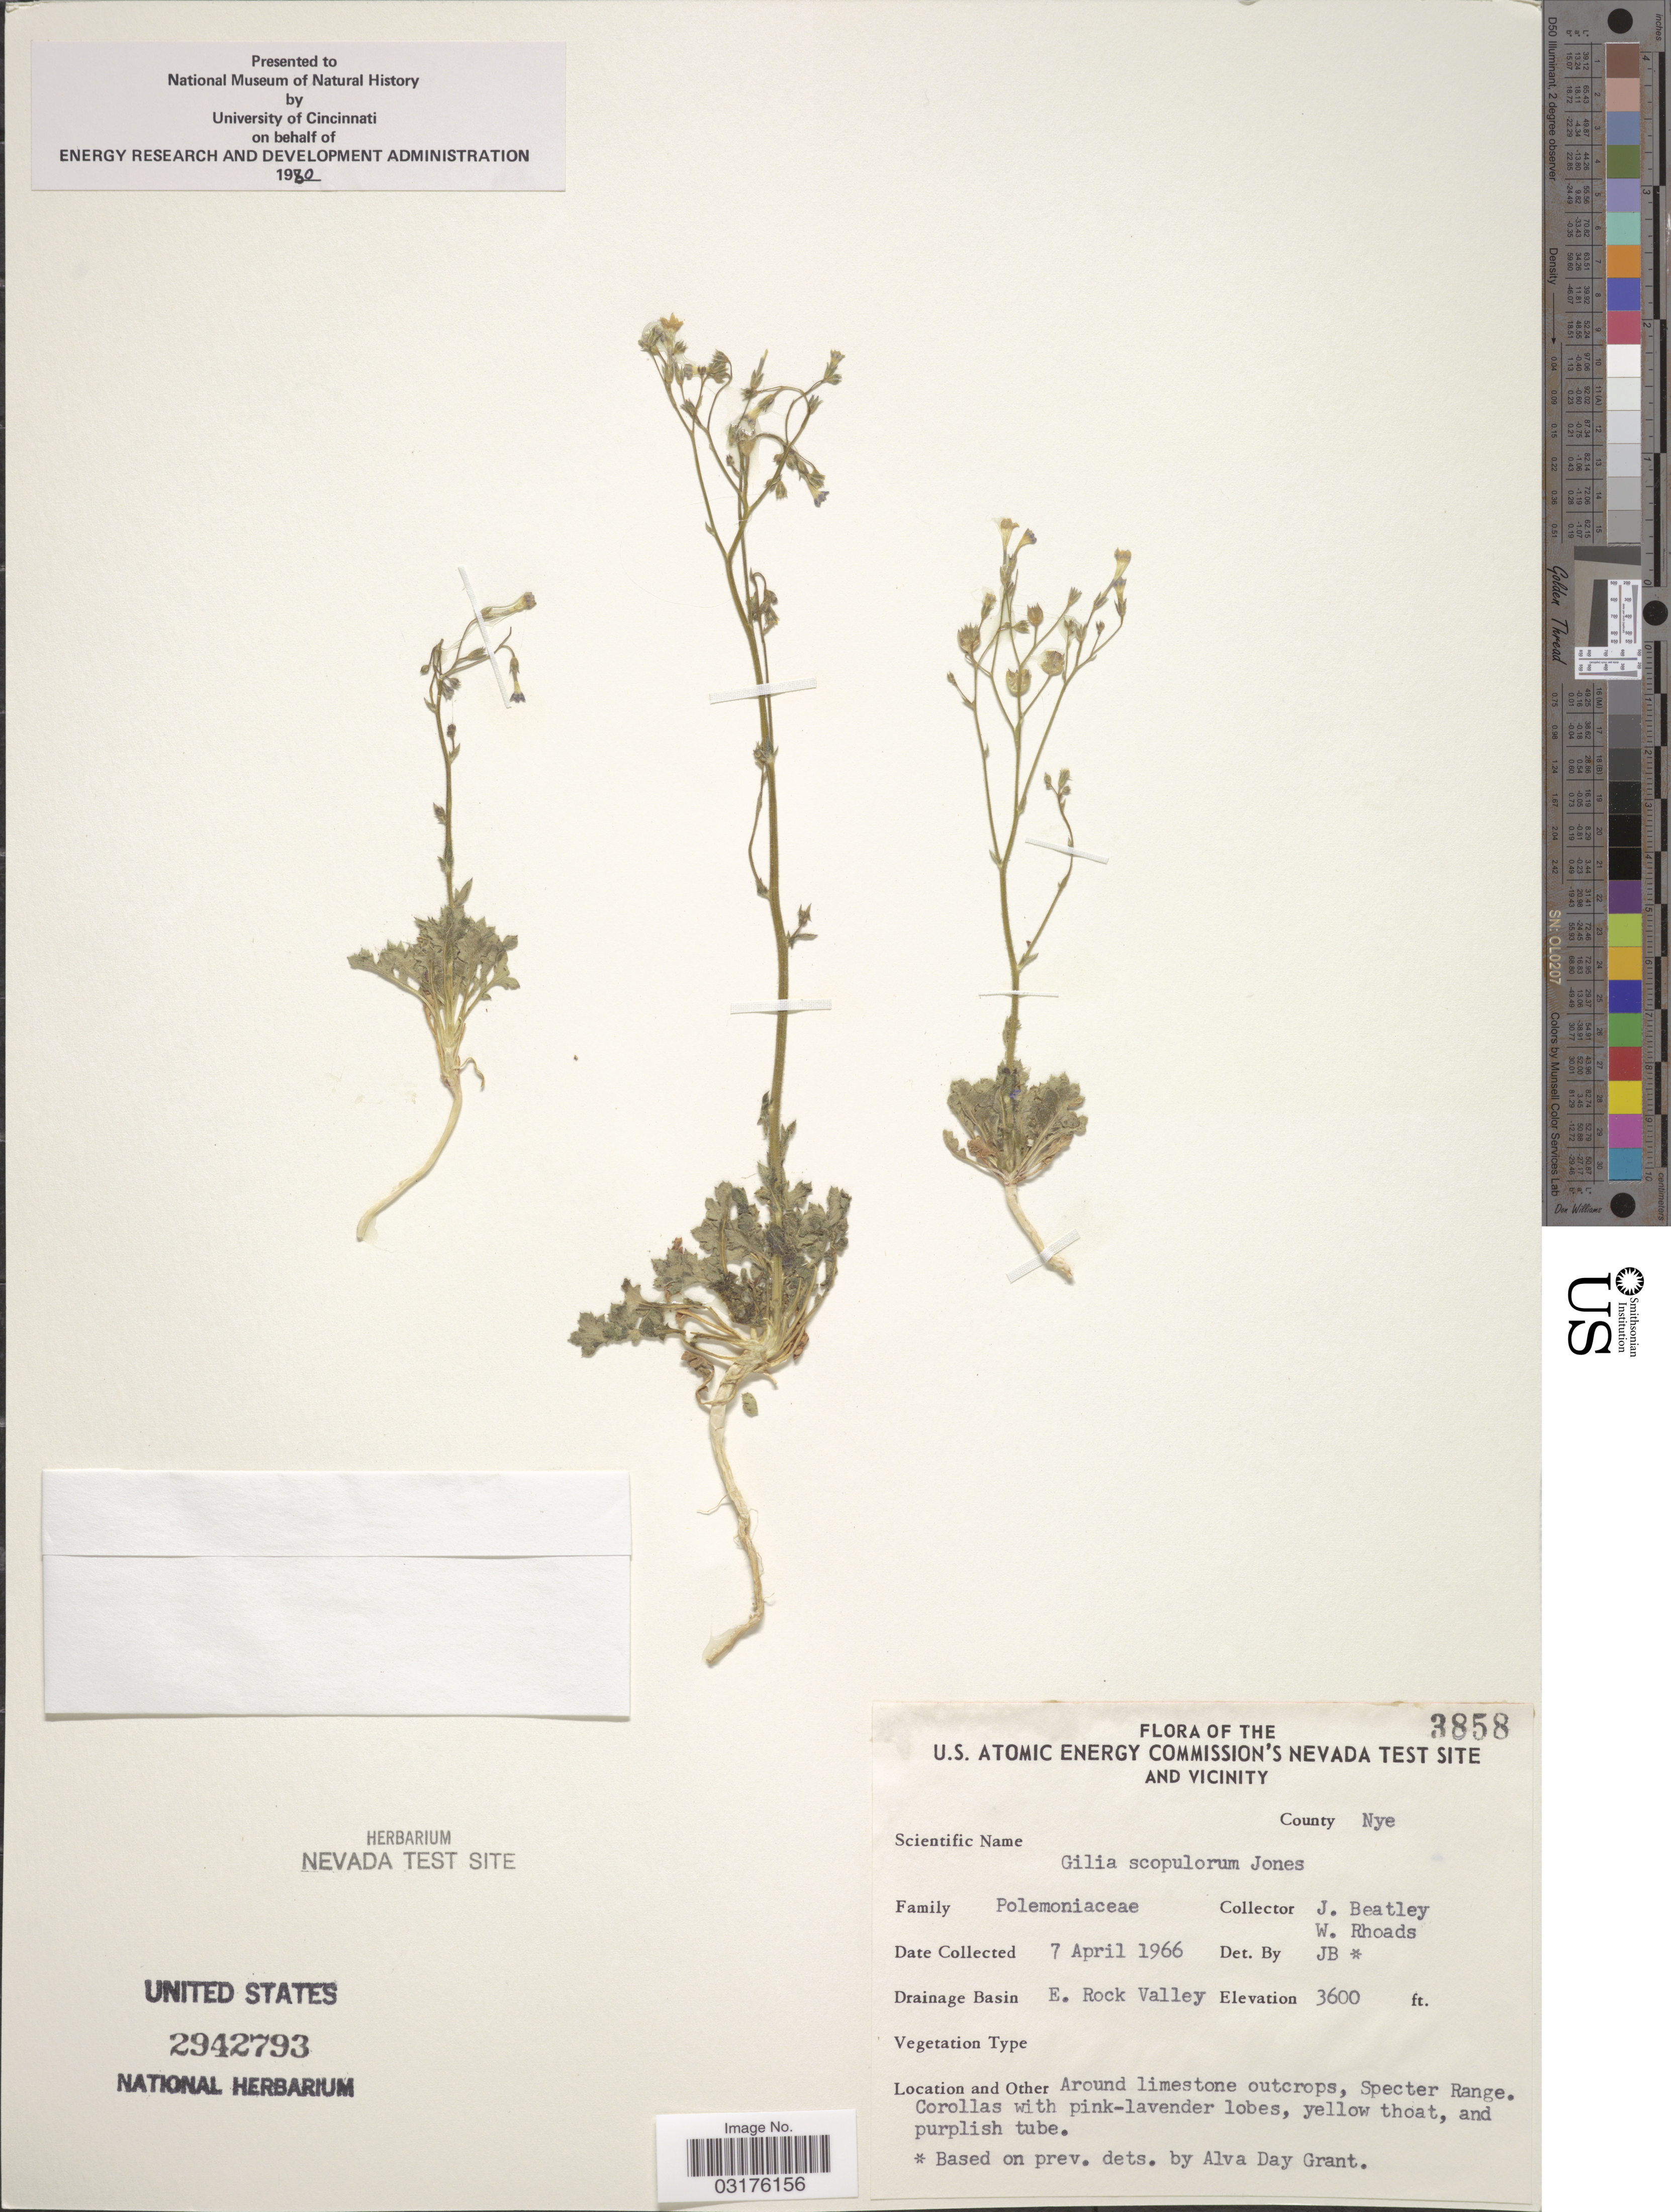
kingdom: Plantae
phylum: Tracheophyta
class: Magnoliopsida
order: Ericales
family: Polemoniaceae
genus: Gilia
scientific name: Gilia scopulorum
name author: M.E. Jones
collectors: J. C. Beatley & W. Rhoads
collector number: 3858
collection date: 1966-04-07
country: United States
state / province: Nevada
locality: The U.S. Atomic Energy Commission's Nevada Test Site And Vicinity, County Nye, Drainage Basin E. Rock Valley, Around limestone outcrops, Specter Range.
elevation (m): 1097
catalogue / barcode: US 2942793